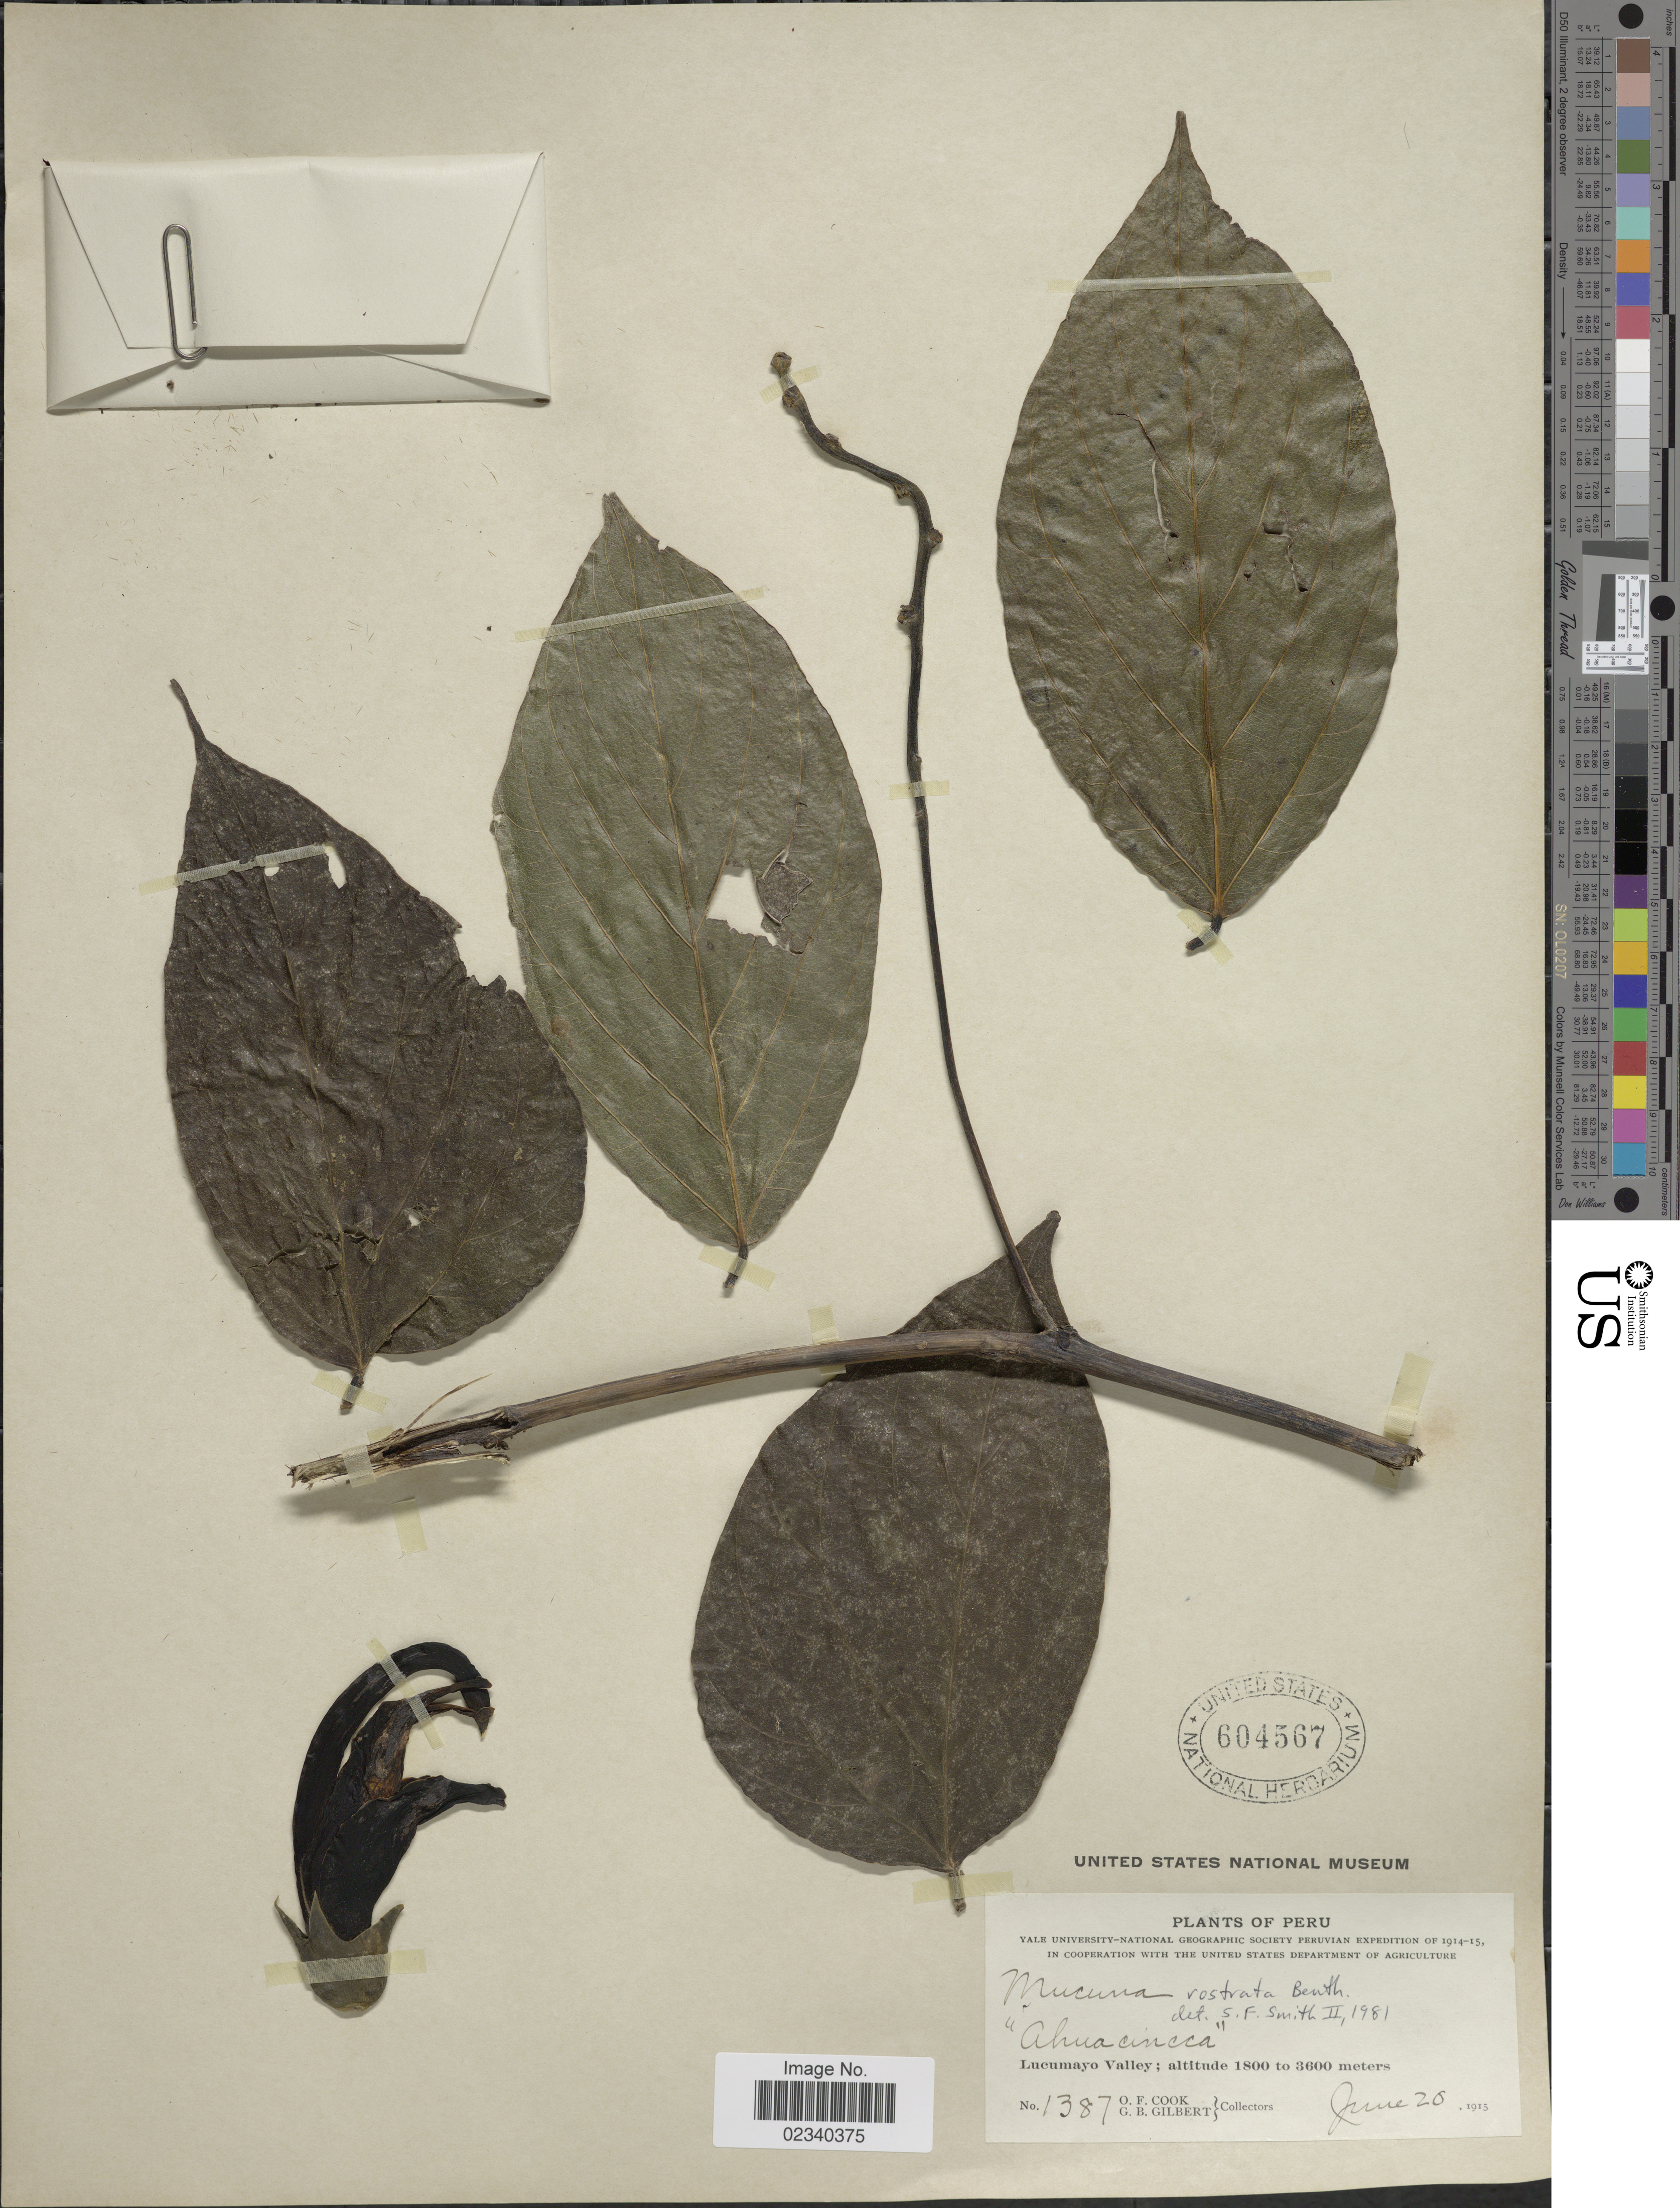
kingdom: Plantae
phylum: Tracheophyta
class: Magnoliopsida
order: Fabales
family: Fabaceae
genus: Mucuna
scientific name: Mucuna rostrata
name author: Benth.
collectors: O. F. Cook & G. B. Gilbert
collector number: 1387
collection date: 1915-06-20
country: Peru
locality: Lucumayo Valley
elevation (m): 1800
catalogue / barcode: US 604567